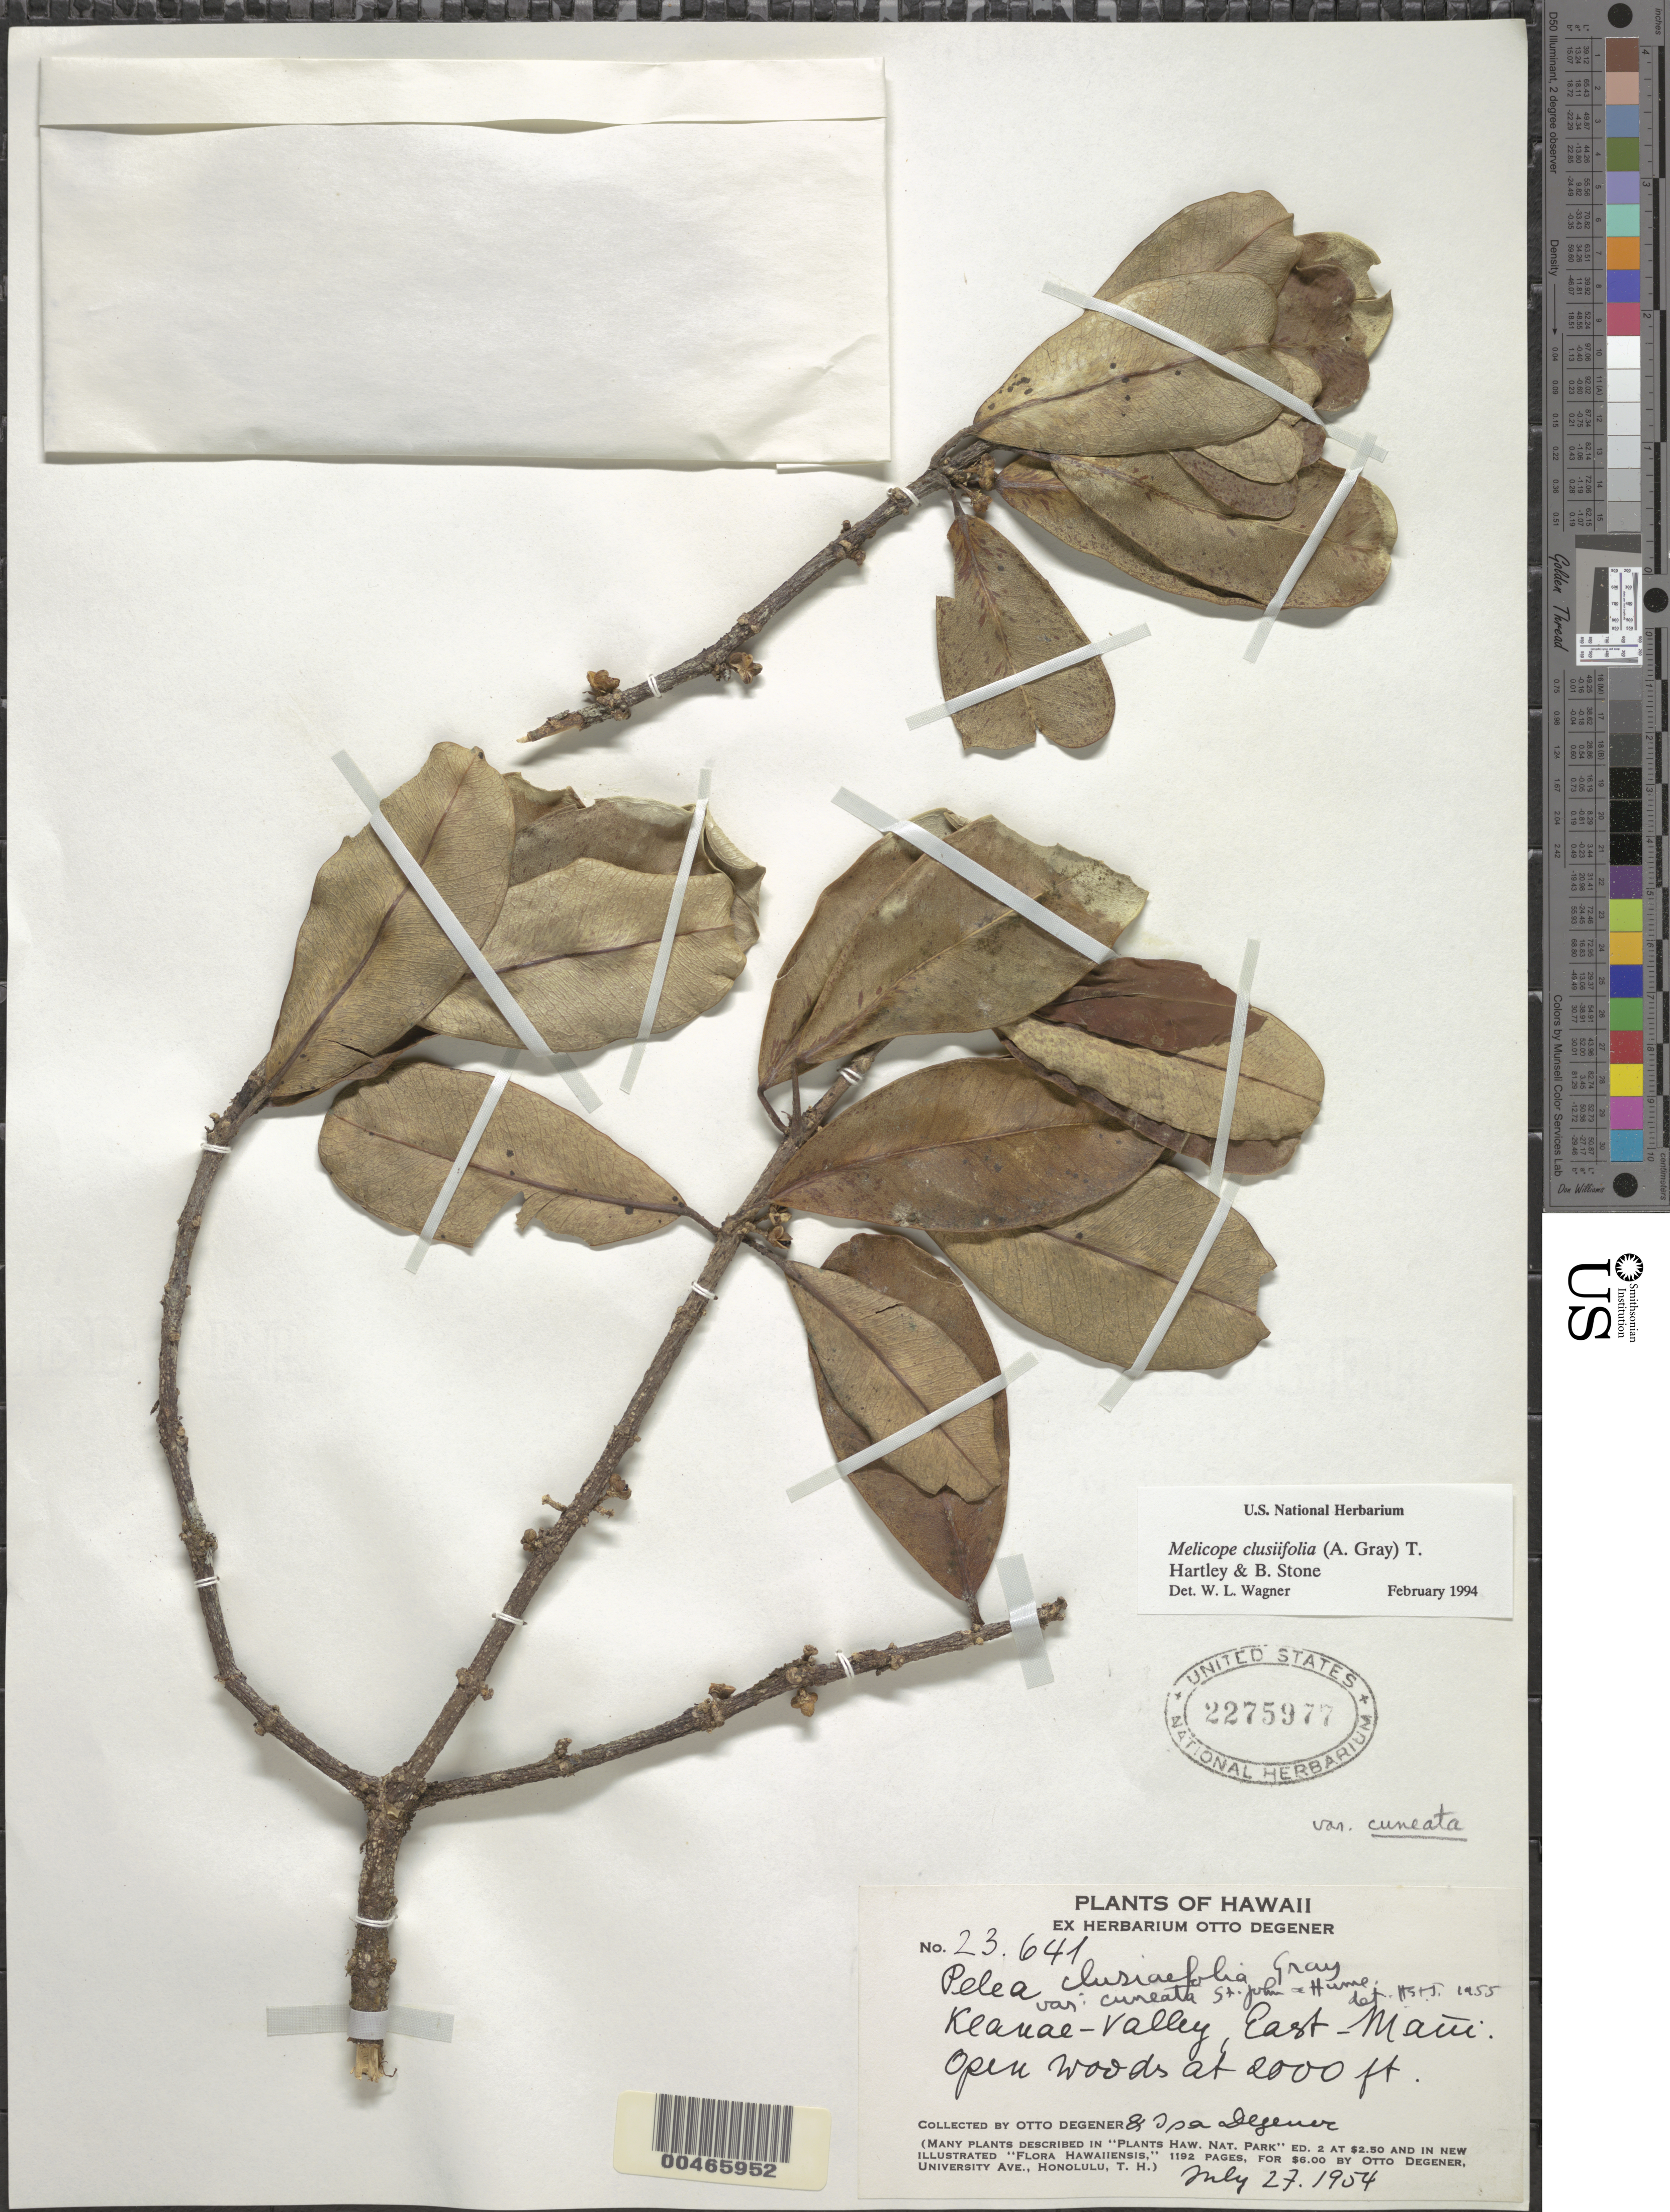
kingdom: Plantae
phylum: Tracheophyta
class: Magnoliopsida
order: Sapindales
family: Rutaceae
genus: Melicope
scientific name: Melicope clusiifolia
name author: (A. Gray) T.G. Hartley & B.C. Stone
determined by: Wagner, W. L., (BOT), Smithsonian Institution - National Museum of Natural History (UNITED STATES)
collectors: O. Degener & I. Degener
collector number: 23641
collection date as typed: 27 Jul 1954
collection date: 1954-07-27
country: United States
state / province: Hawaii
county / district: Maui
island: Maui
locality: Keanae-Valley, E Maui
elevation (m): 610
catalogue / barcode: US 2275977